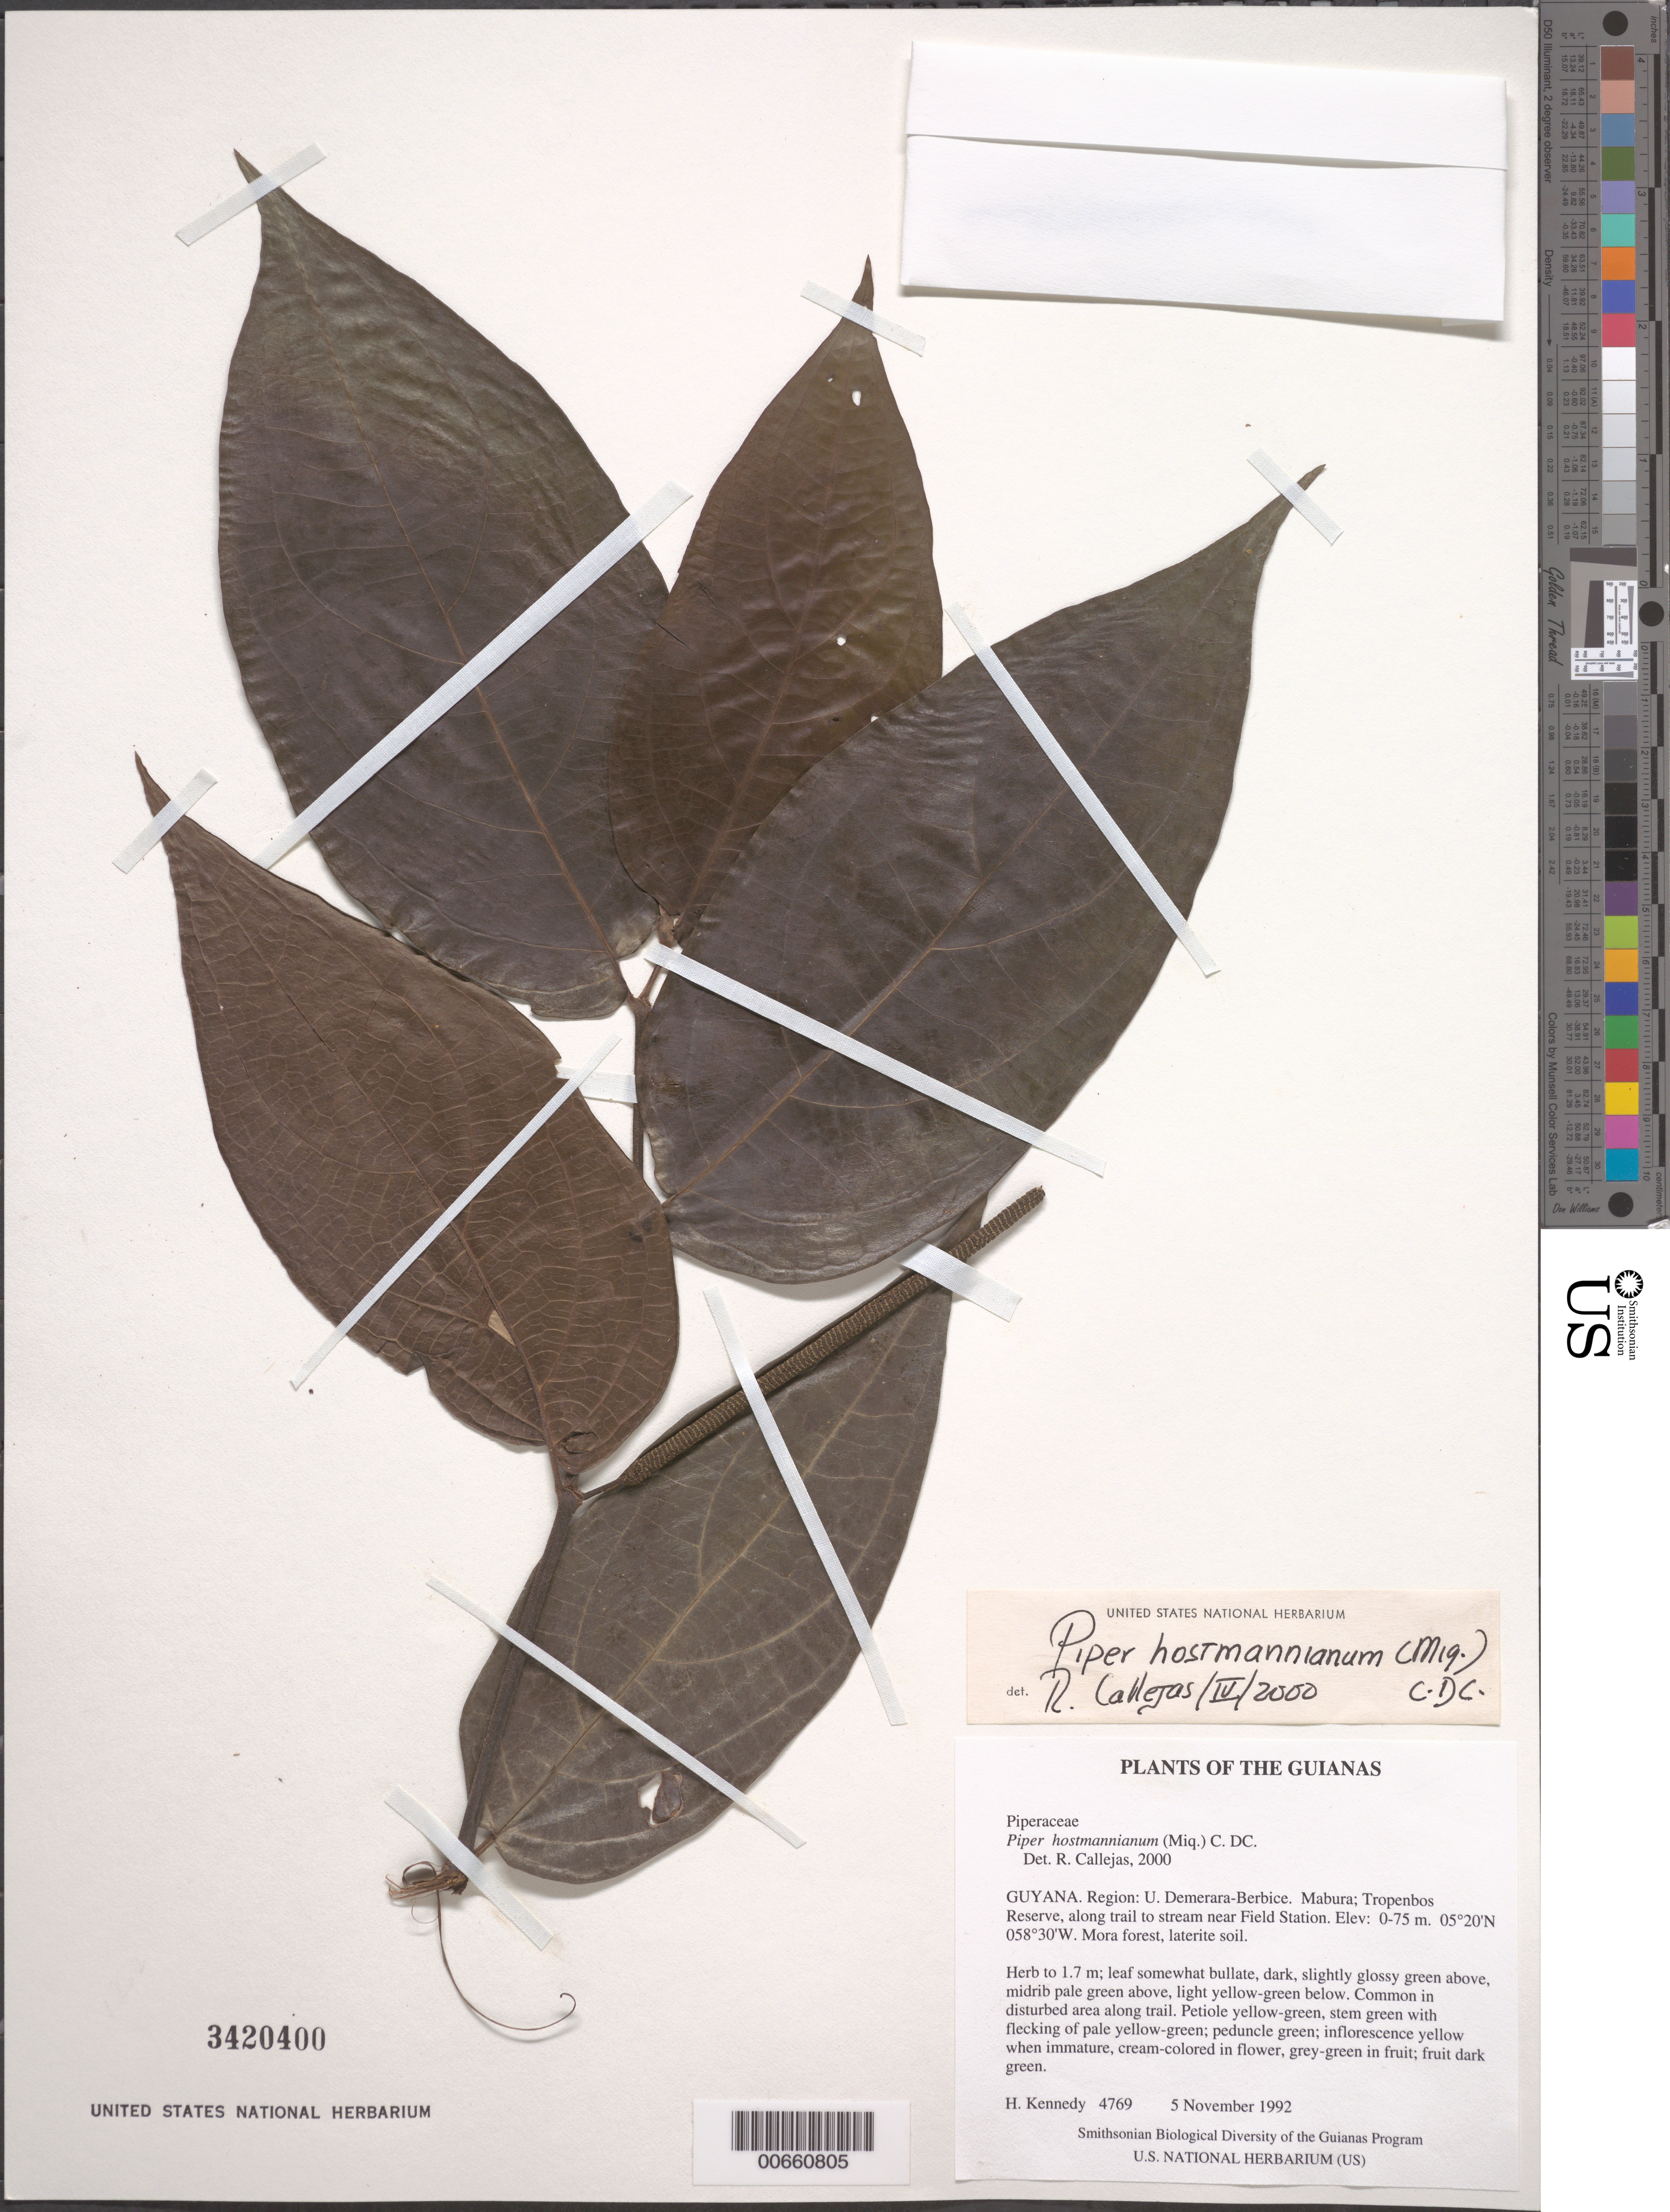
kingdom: Plantae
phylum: Tracheophyta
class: Magnoliopsida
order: Piperales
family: Piperaceae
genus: Piper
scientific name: Piper hostmannianum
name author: (Miq.) C. DC.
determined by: Callejas, Ricardo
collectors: H. Kennedy & D. Raaimakers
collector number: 4769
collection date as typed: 5 November 1992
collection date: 1992-11-05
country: Guyana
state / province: U. Demerara-Berbice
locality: Mabura; Tropenbos Reserve, along trail to stream near Field Station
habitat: Mora forest, laterite soil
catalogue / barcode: US 3420400